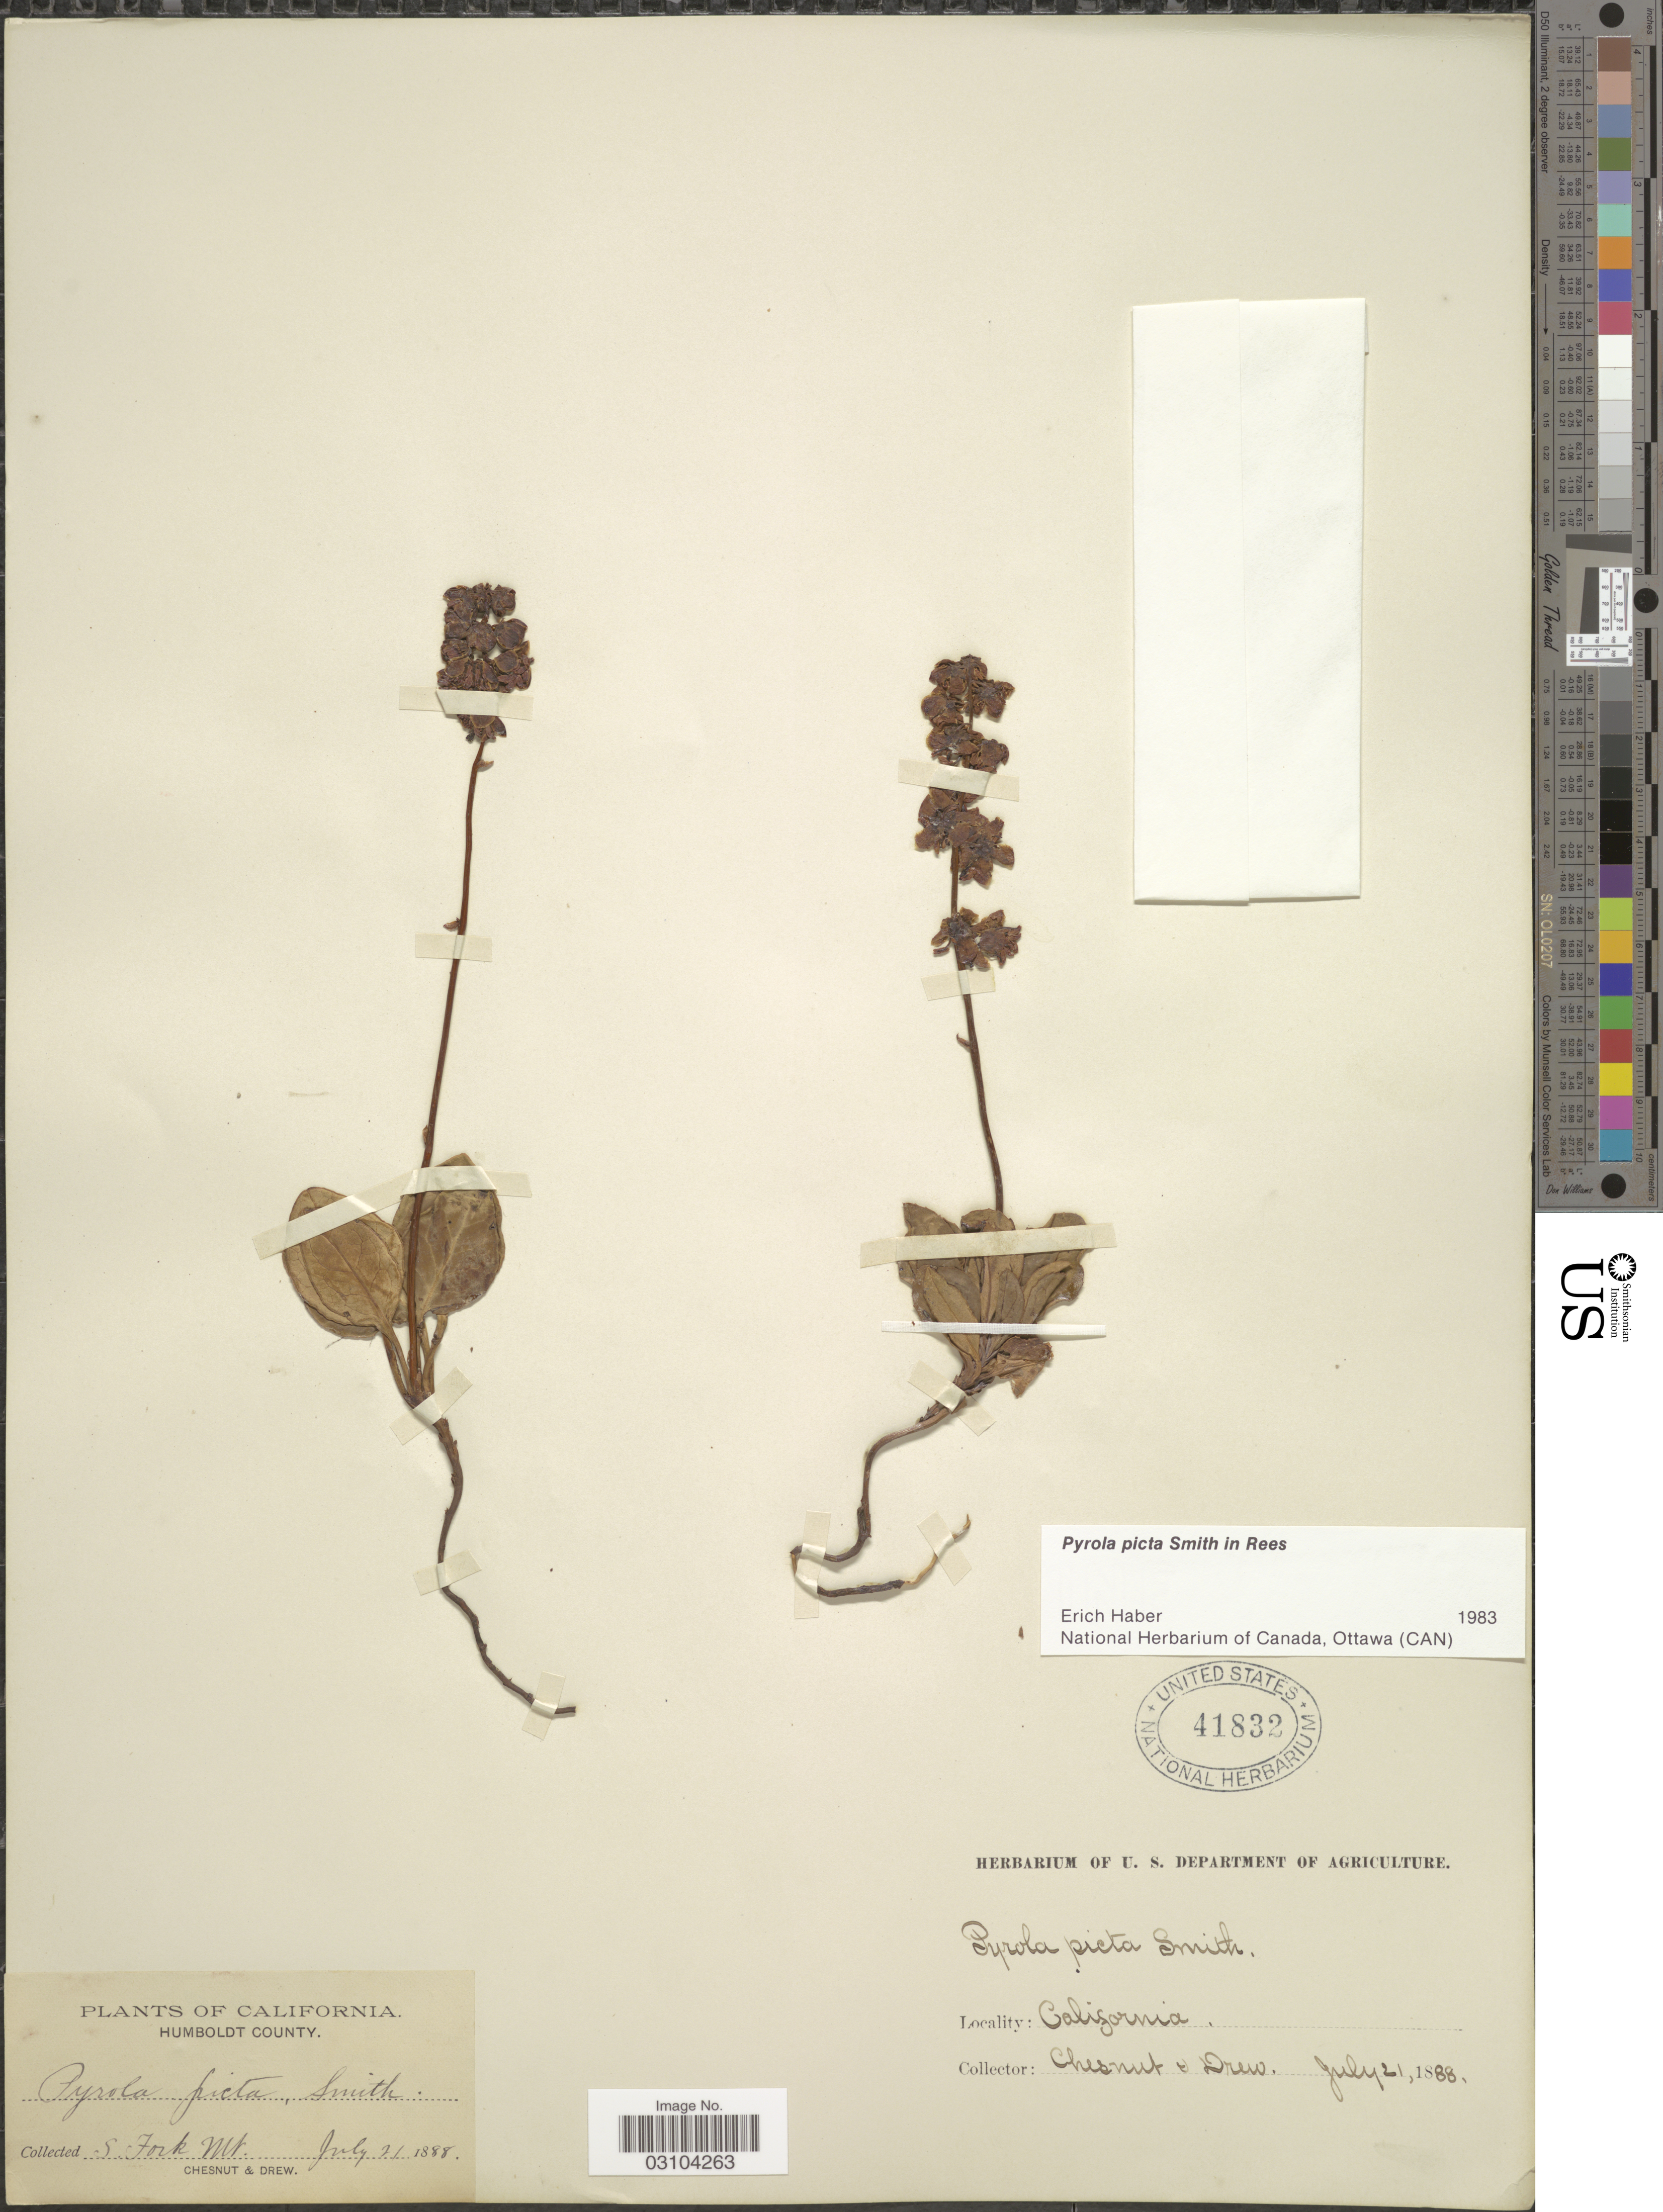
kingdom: Plantae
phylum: Tracheophyta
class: Magnoliopsida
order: Ericales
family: Ericaceae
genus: Pyrola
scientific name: Pyrola picta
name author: Sm. in Rees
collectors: Chestnut & Drew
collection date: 1888-07-21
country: United States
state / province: California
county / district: Humboldt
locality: Humboldt County. S. Fork Mt.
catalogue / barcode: US 41832